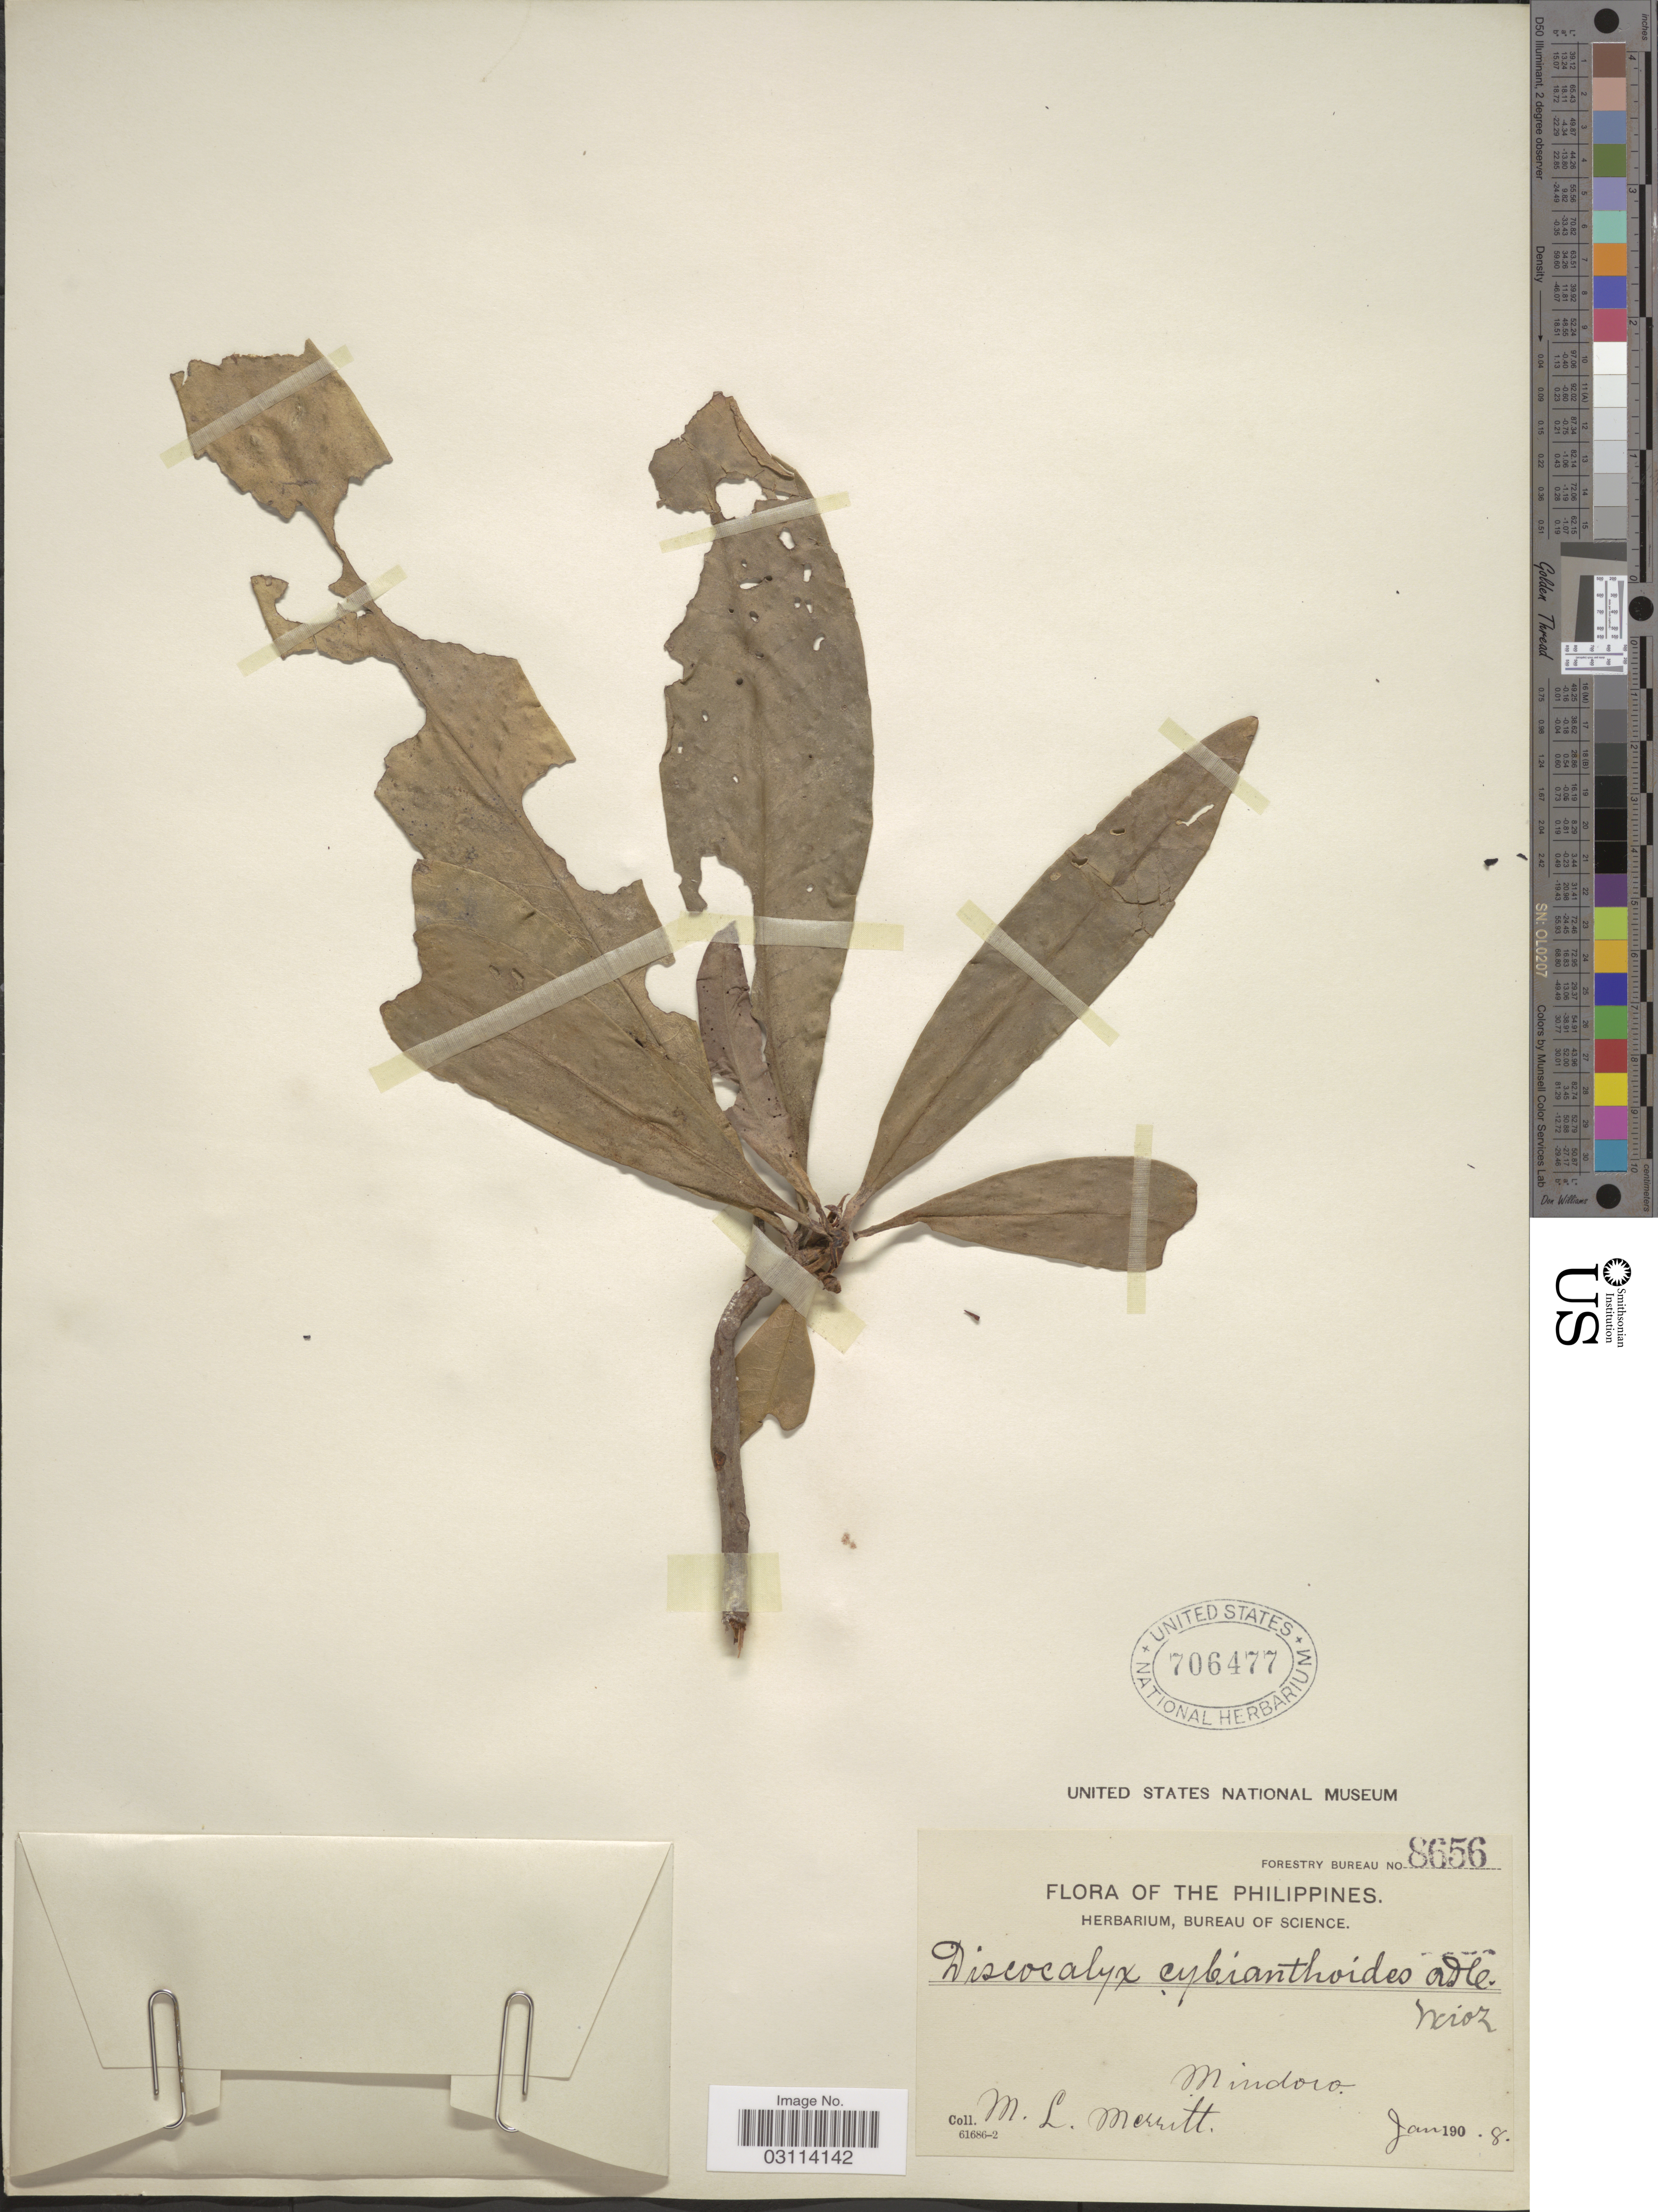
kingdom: Plantae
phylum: Tracheophyta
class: Magnoliopsida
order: Ericales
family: Primulaceae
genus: Discocalyx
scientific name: Discocalyx cybianthoides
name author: (A. DC.) Mez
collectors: M. L. Merritt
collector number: Forestry Bureau 8656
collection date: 1908-01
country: Philippines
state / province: Mimaropa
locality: Mindoro.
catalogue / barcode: US 706477